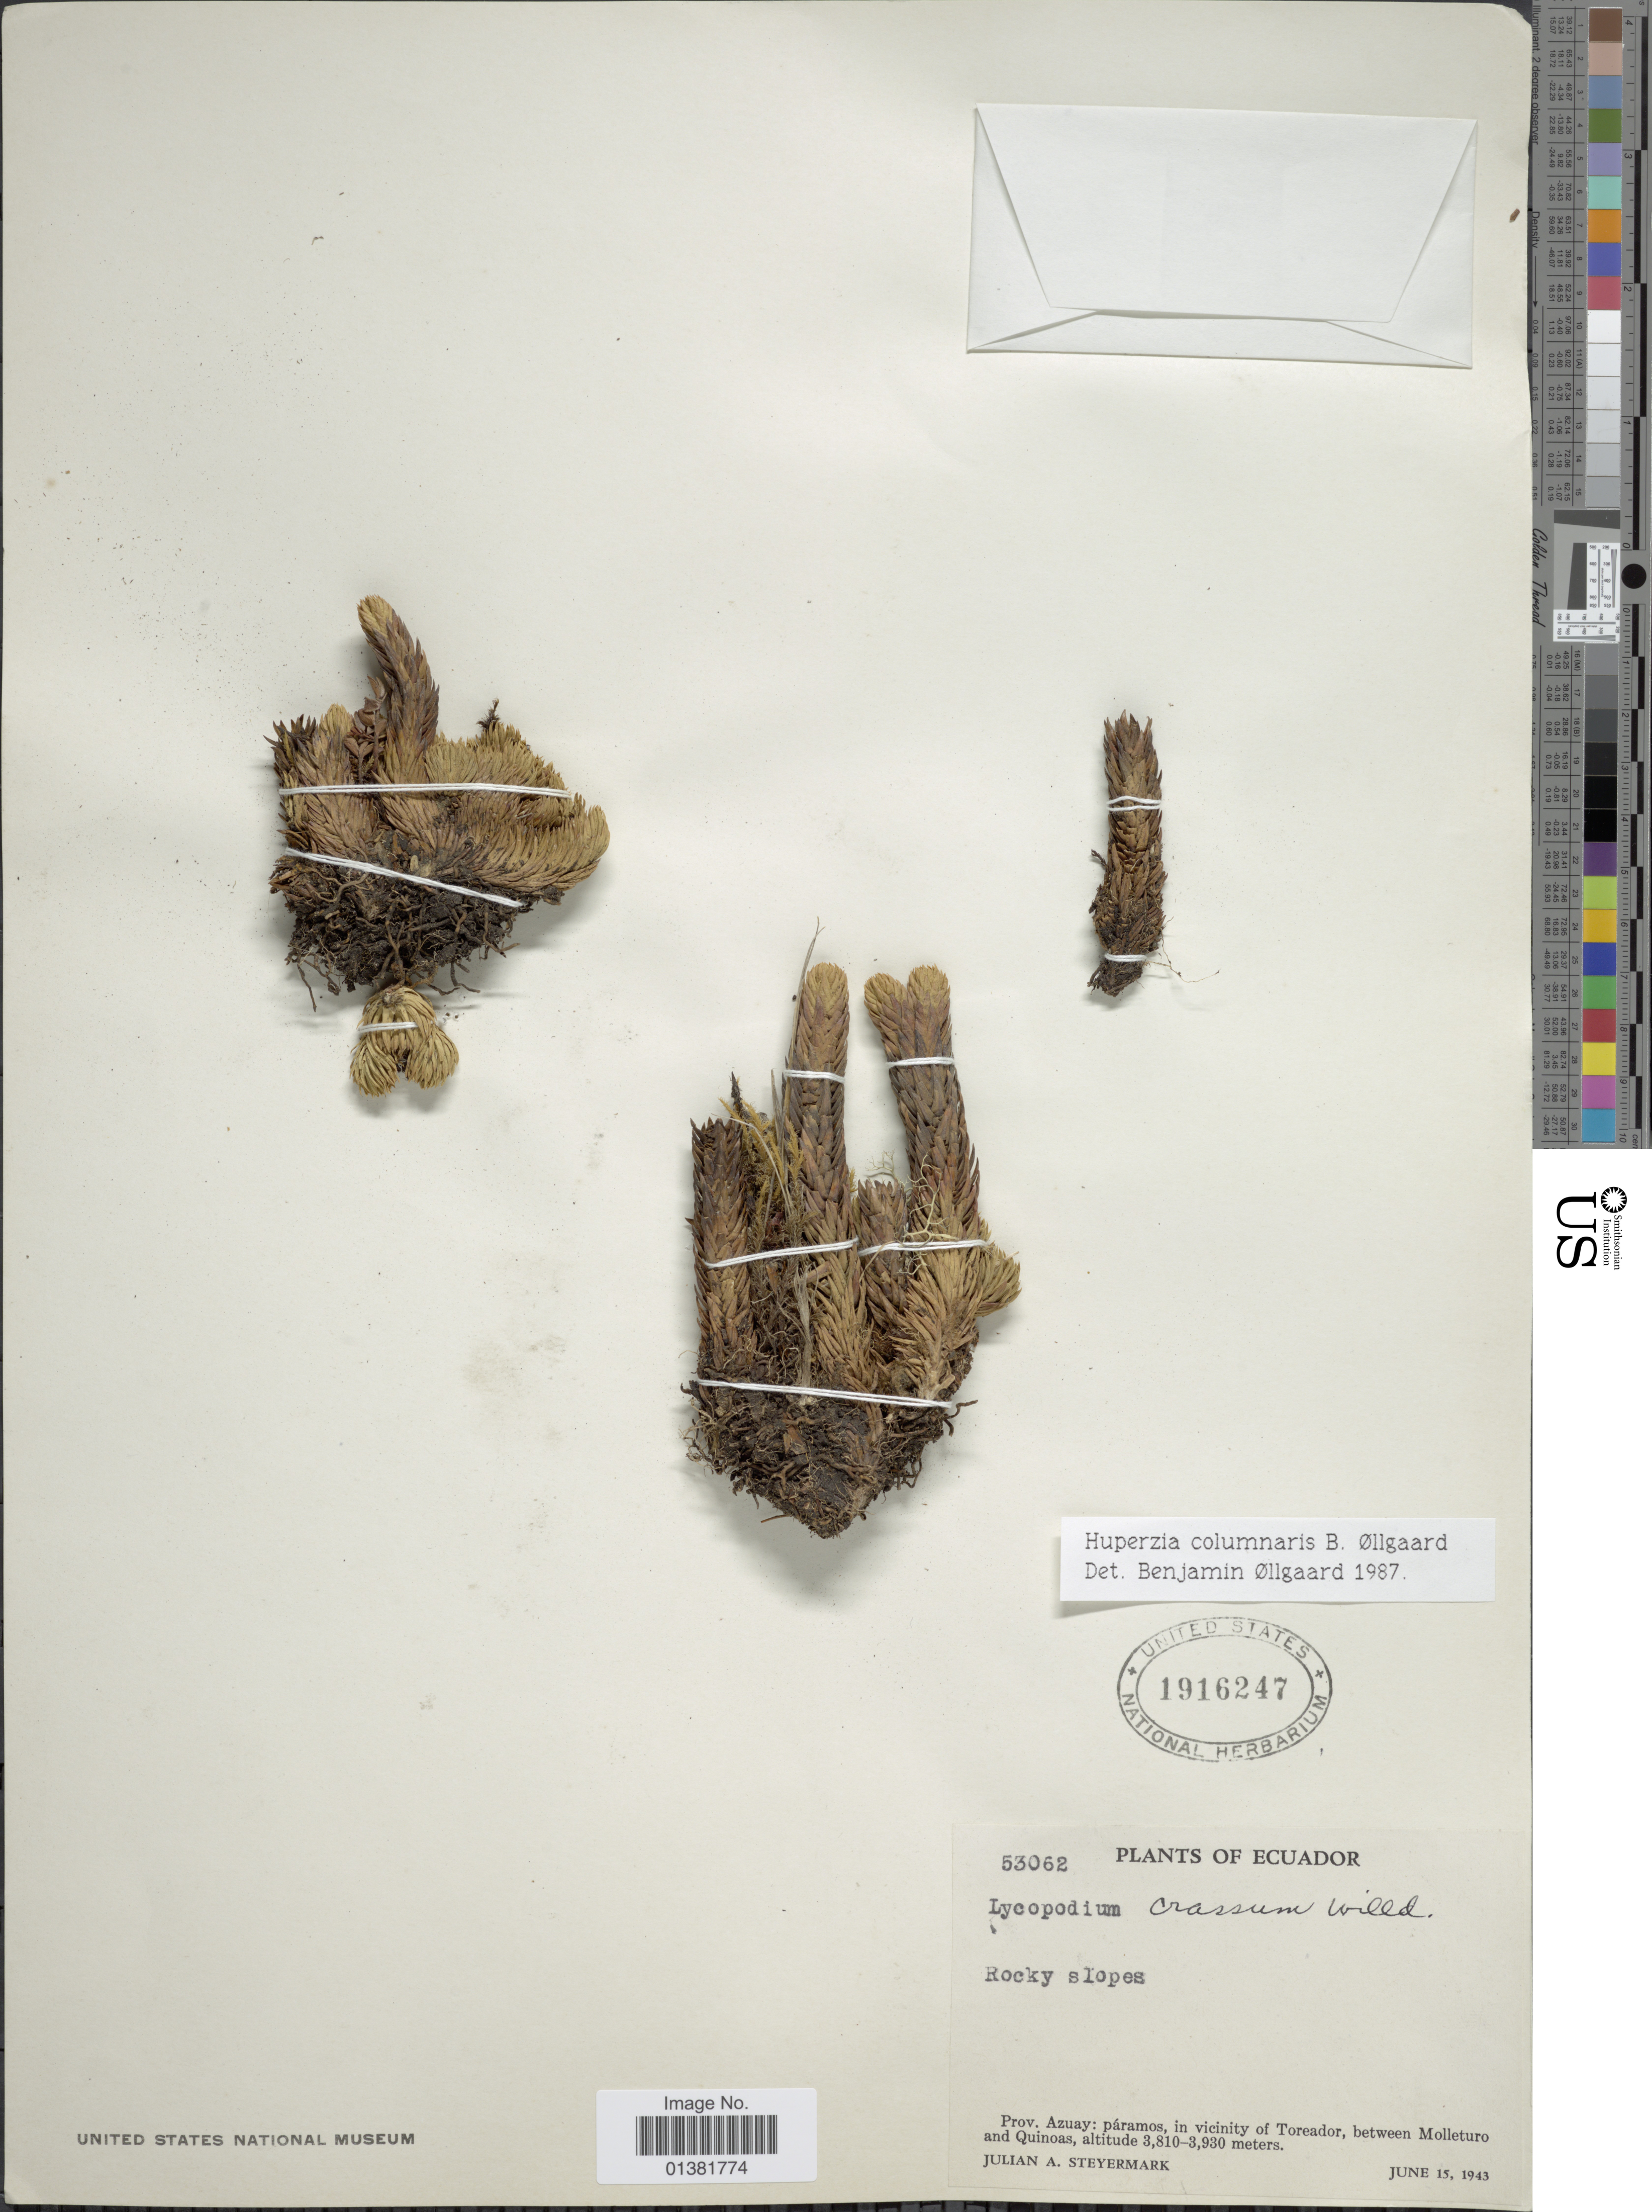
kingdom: Plantae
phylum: Tracheophyta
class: Lycopodiopsida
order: Lycopodiales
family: Lycopodiaceae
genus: Phlegmariurus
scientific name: Phlegmariurus columnaris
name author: (B. Øllg.) B. Øllg.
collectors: J. Steyermark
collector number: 53062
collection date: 1943-06-15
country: Ecuador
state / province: Azuay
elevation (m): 3810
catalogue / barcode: US 1916247